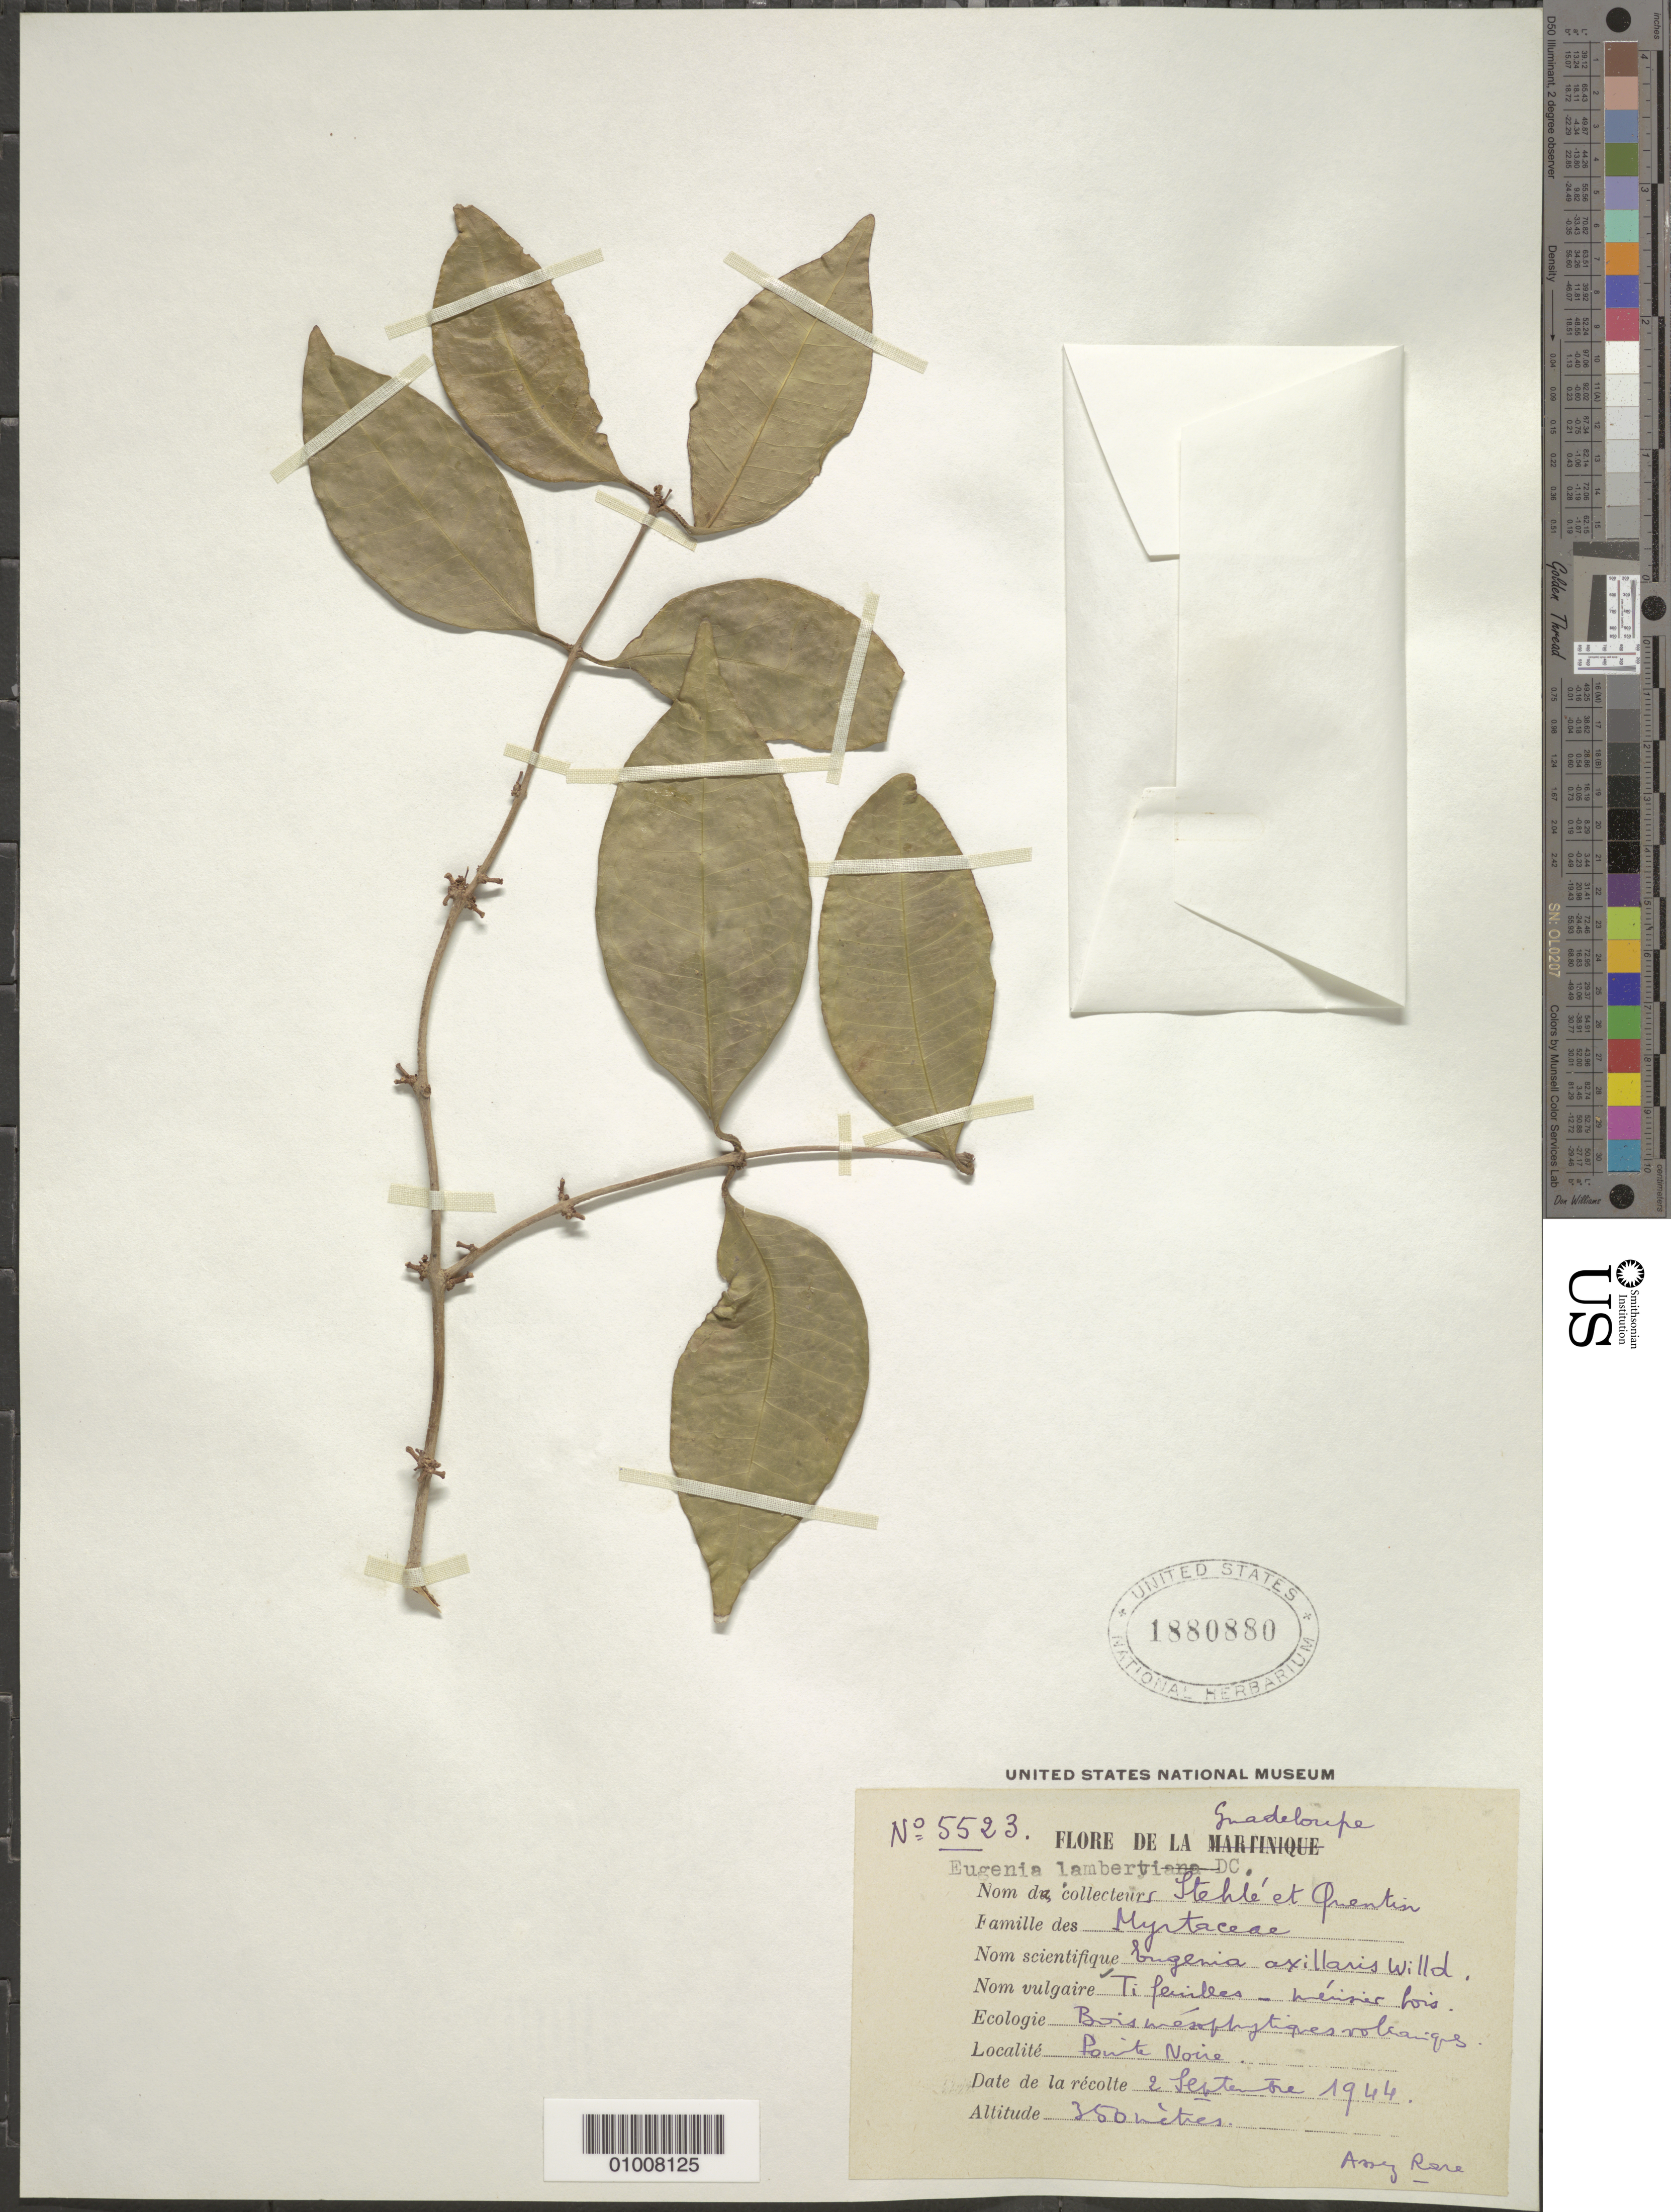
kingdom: Plantae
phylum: Tracheophyta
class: Magnoliopsida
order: Myrtales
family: Myrtaceae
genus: Eugenia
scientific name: Eugenia lambertiana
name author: DC.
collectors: H. Stehlé & R. Quentin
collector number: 5523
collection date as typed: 02 Sep 1944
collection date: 1944-09-02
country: Guadeloupe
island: Basse Terre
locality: Pointe Noire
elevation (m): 350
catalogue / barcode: US 1880880